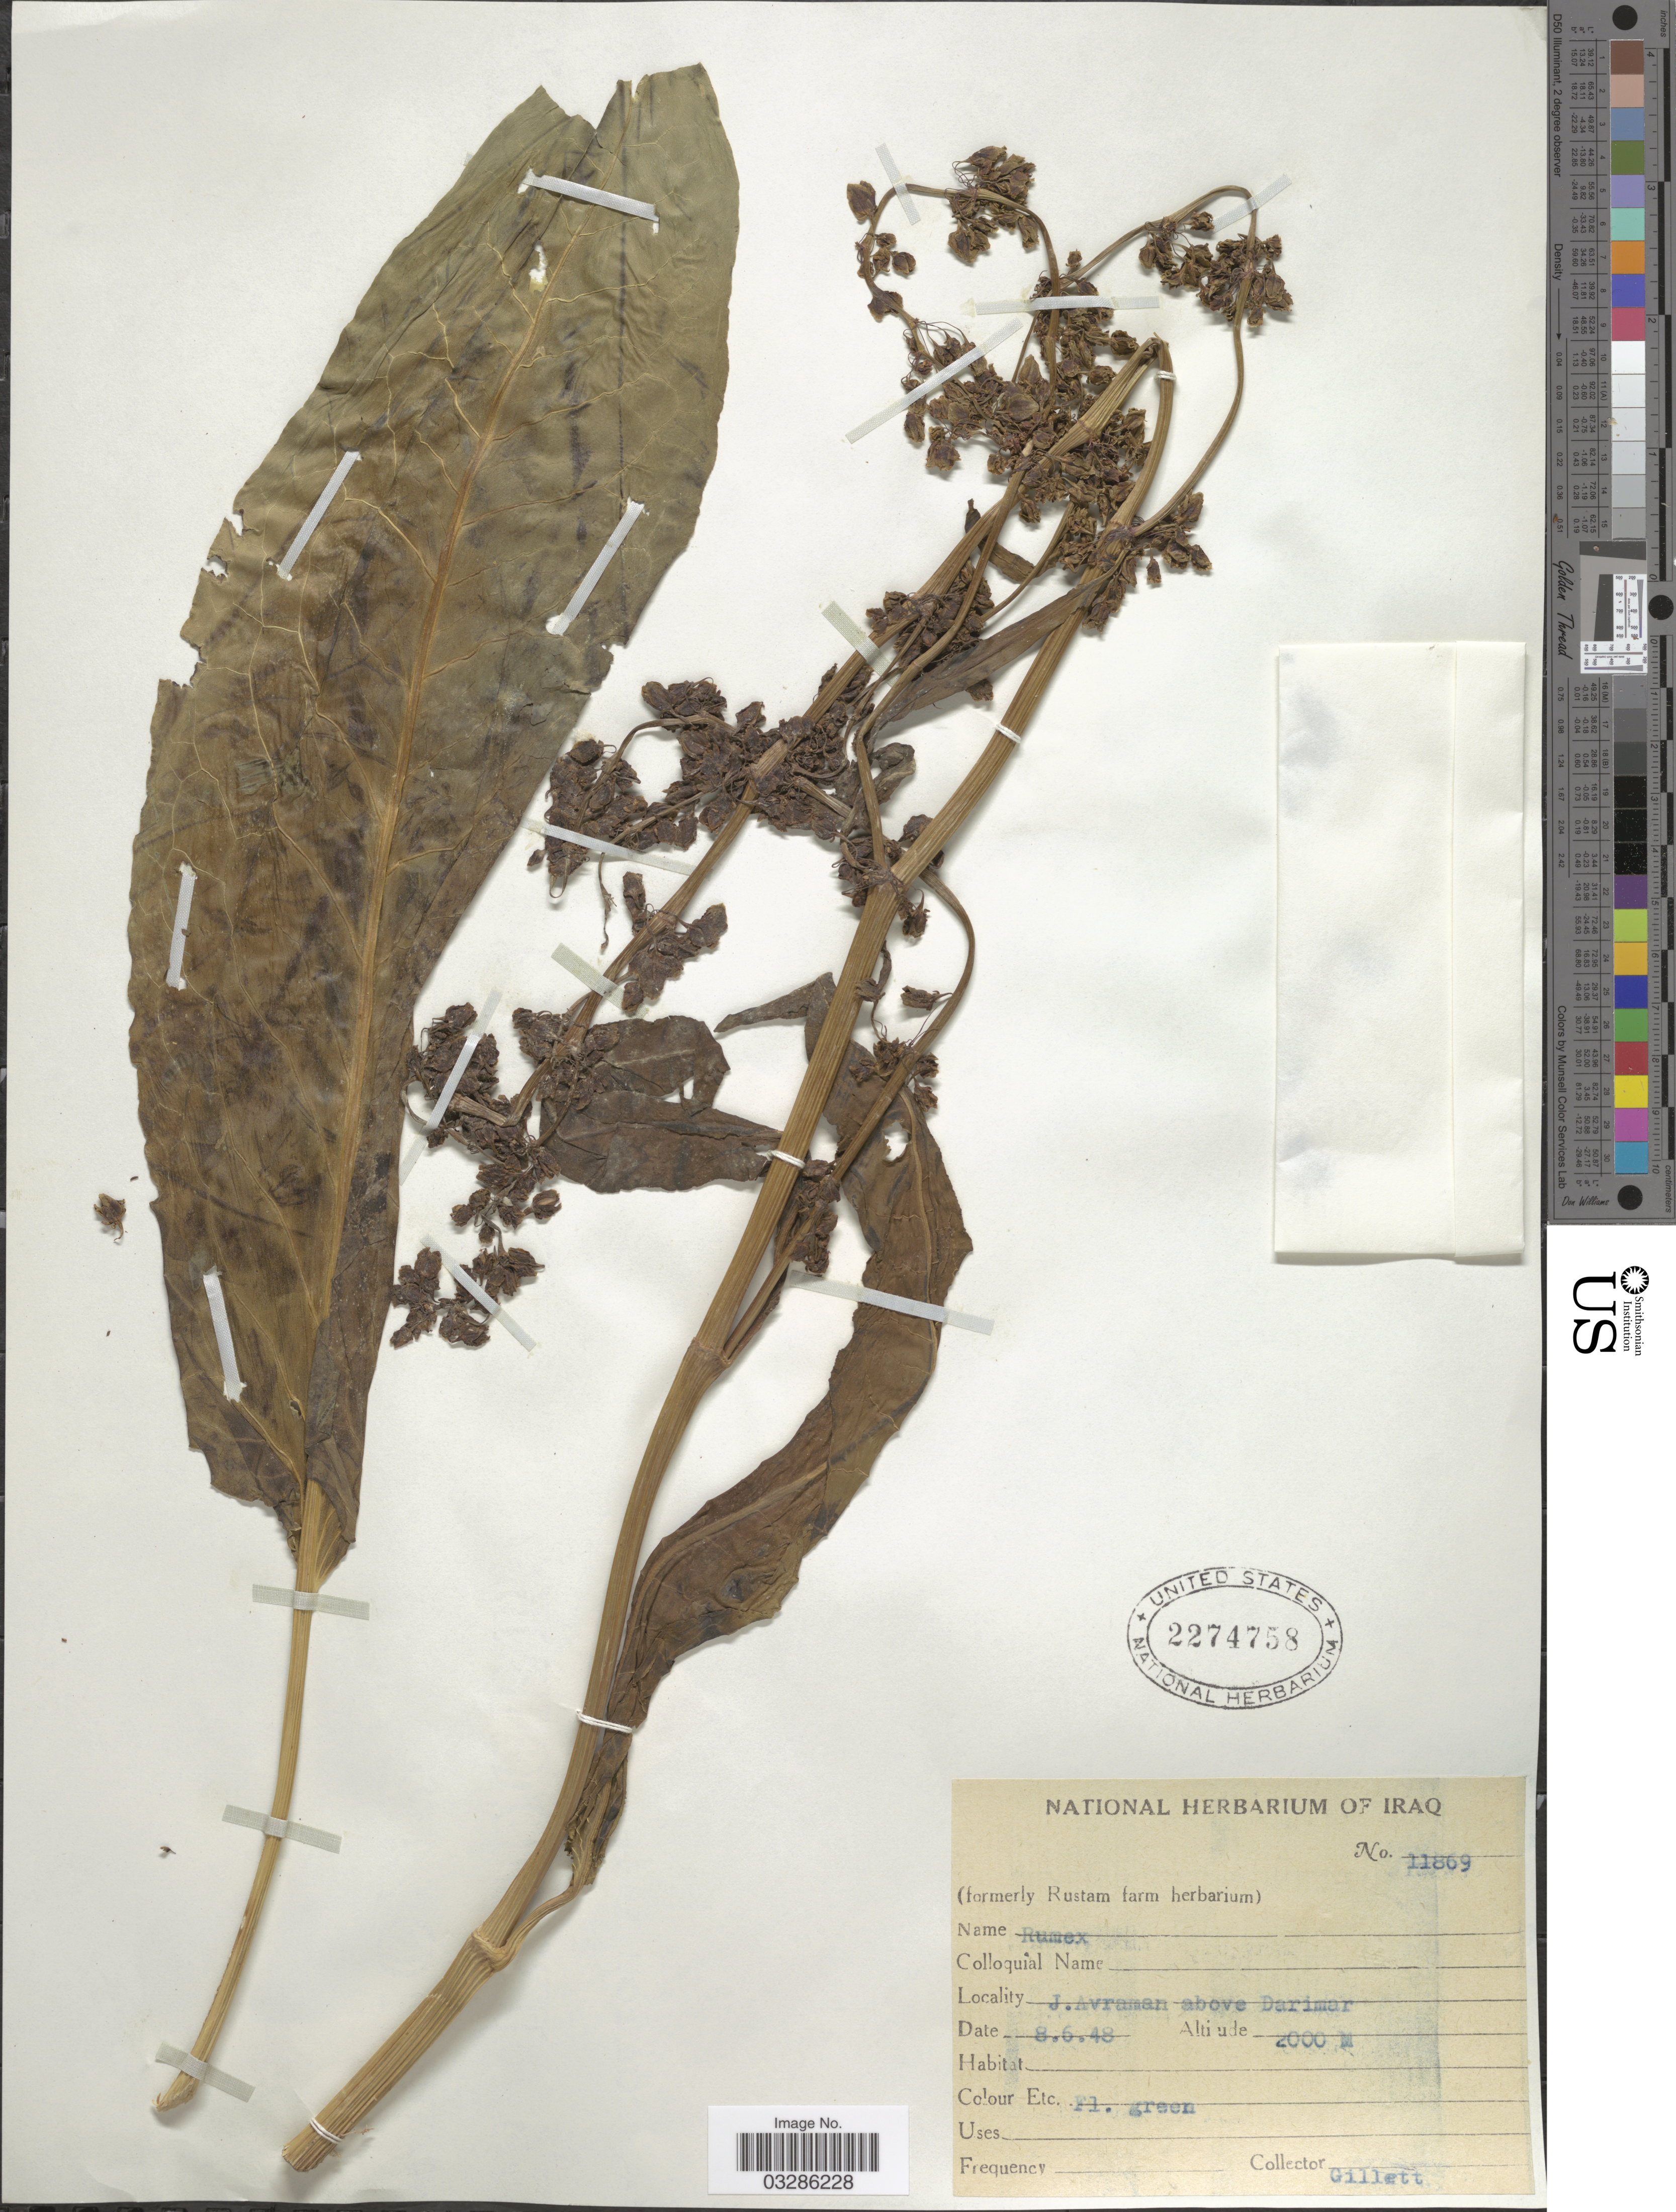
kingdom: Plantae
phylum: Tracheophyta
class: Magnoliopsida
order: Caryophyllales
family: Polygonaceae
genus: Rumex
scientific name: Rumex sp.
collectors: Gillett, --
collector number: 11869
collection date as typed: Transcribed d/m/y: 8/6/48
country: Iraq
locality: J. Avraman above Darimar.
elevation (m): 2000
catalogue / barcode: US 2274758